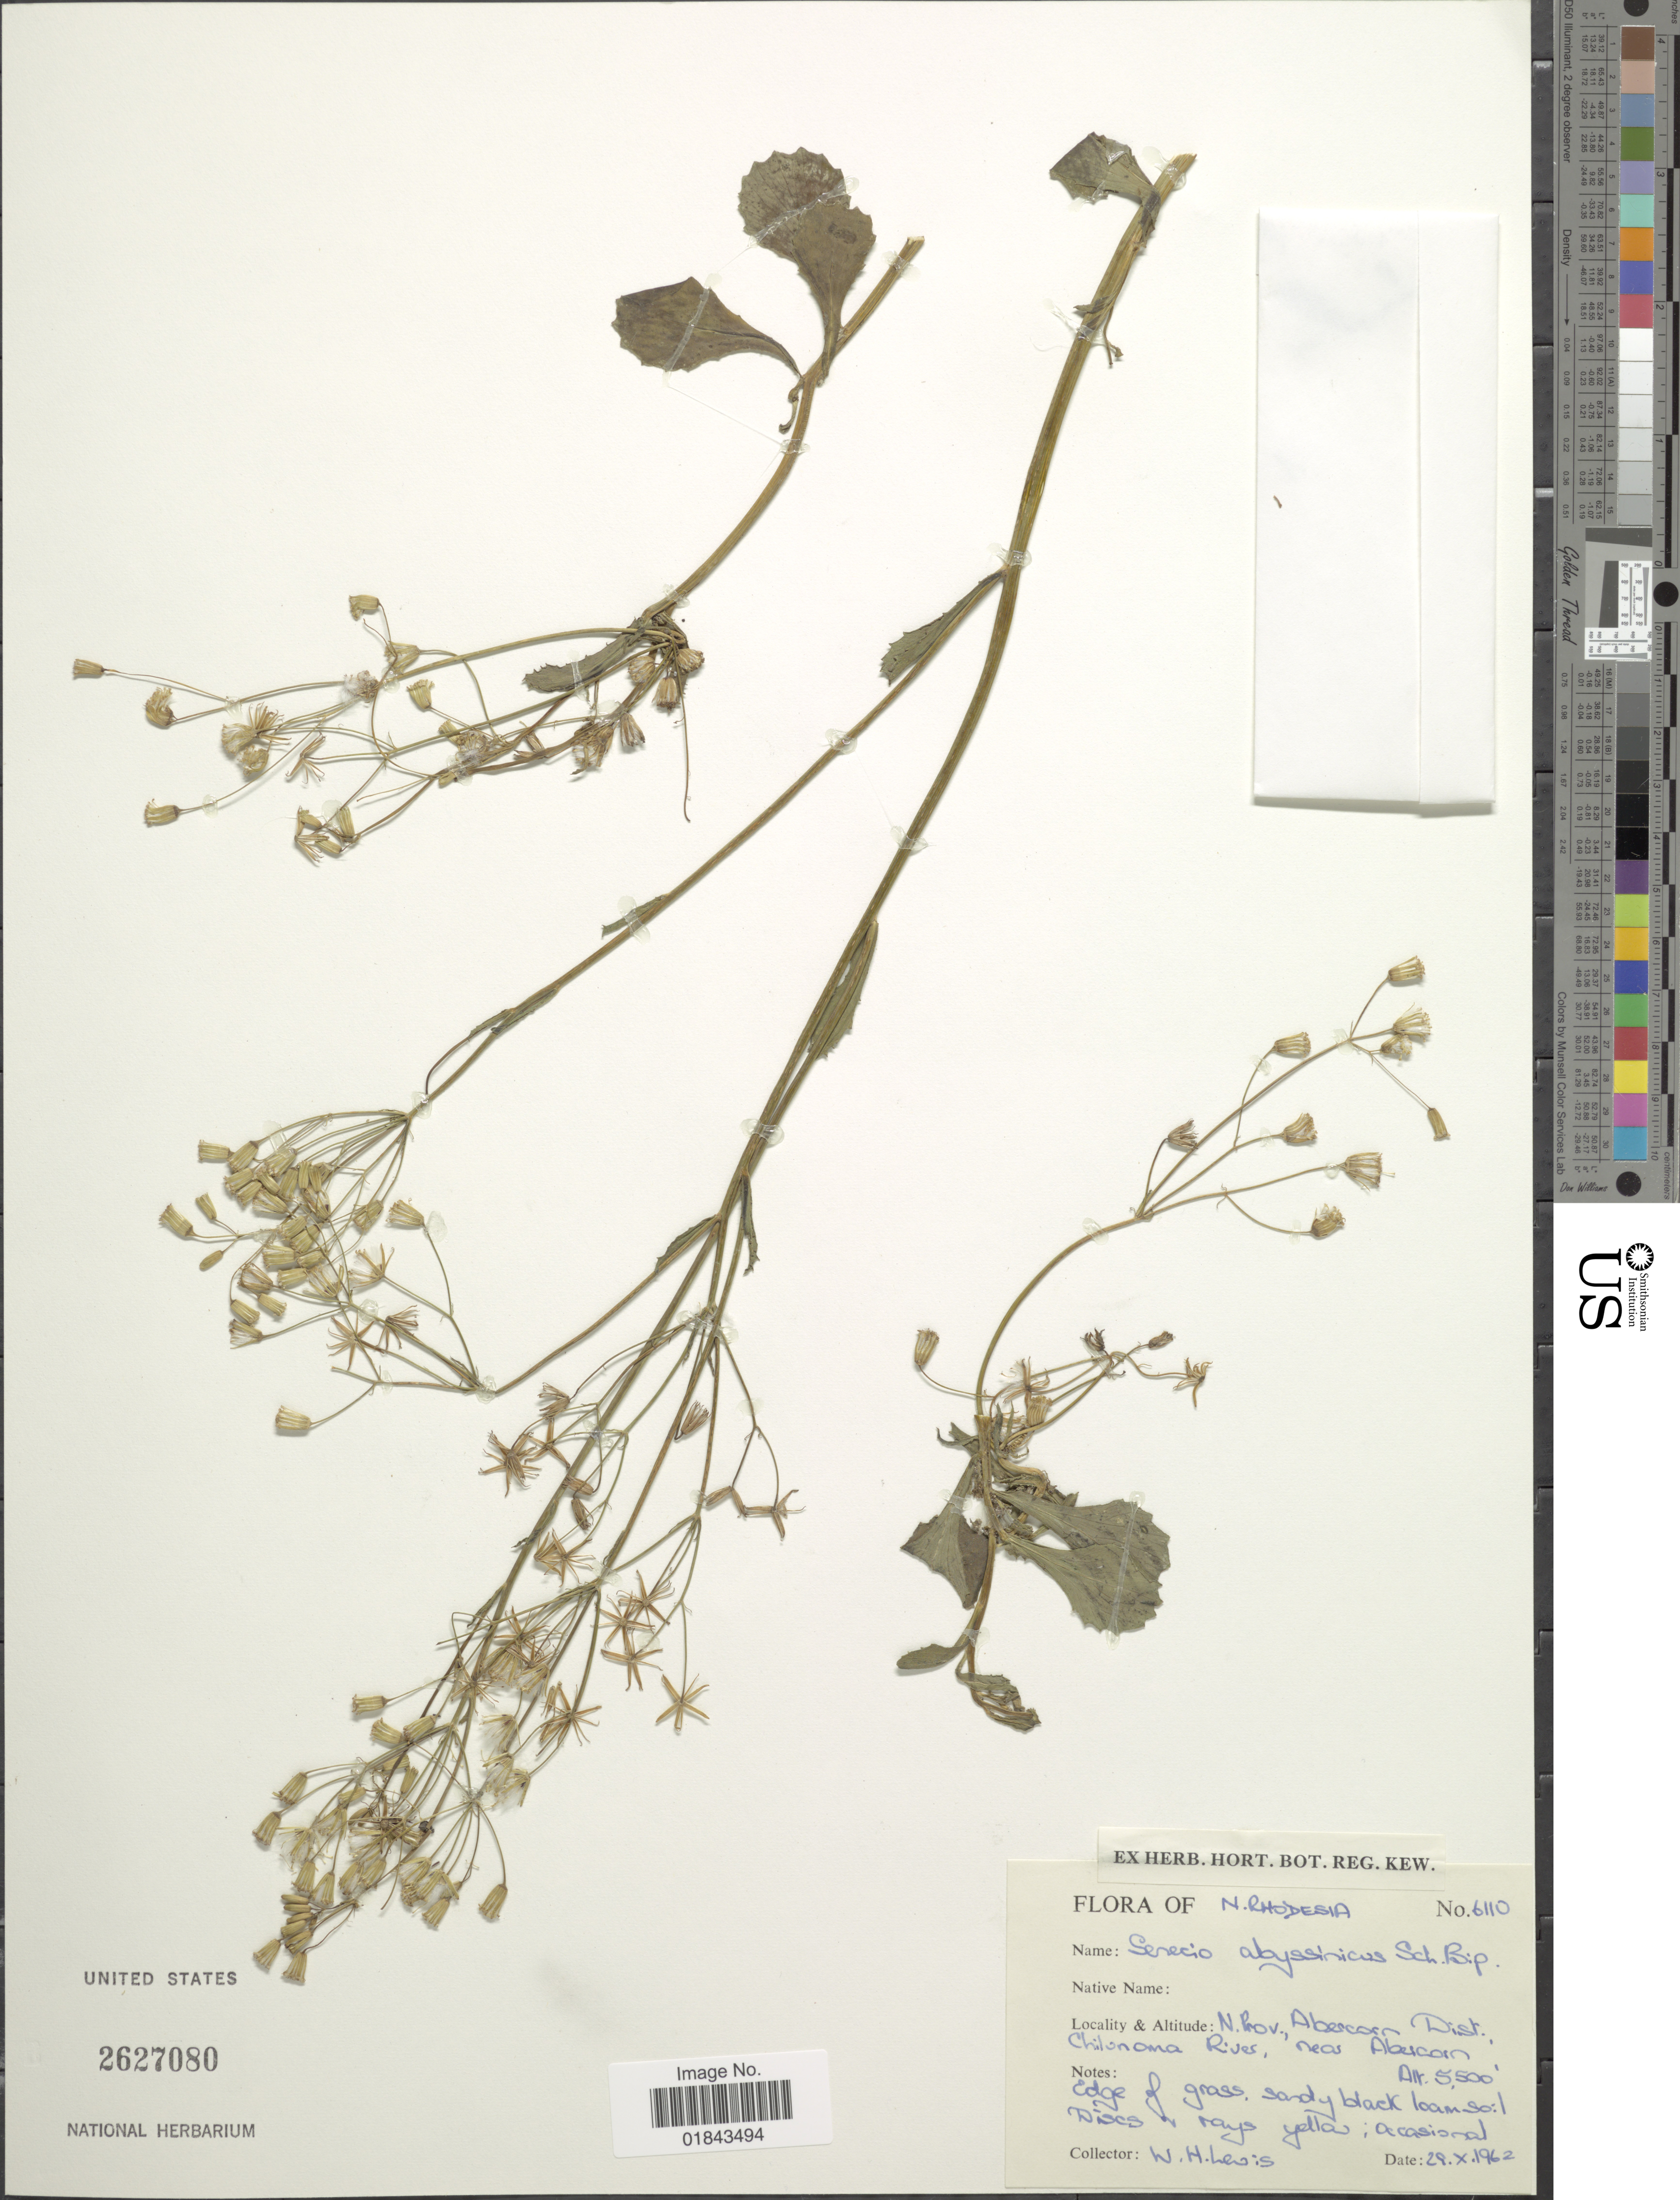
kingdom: Plantae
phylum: Tracheophyta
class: Magnoliopsida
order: Asterales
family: Asteraceae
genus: Emilia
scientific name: Emilia abyssinica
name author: (Sch. Bip. ex A. Rich.) C. Jeffrey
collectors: W. H. Lewis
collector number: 6110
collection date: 1962-10-29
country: Zambia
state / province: Northern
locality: N. Rhodesia, Abercorn Dist., Chilonoma Riv., near Abercorn.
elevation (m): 1676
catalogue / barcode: US 2627080